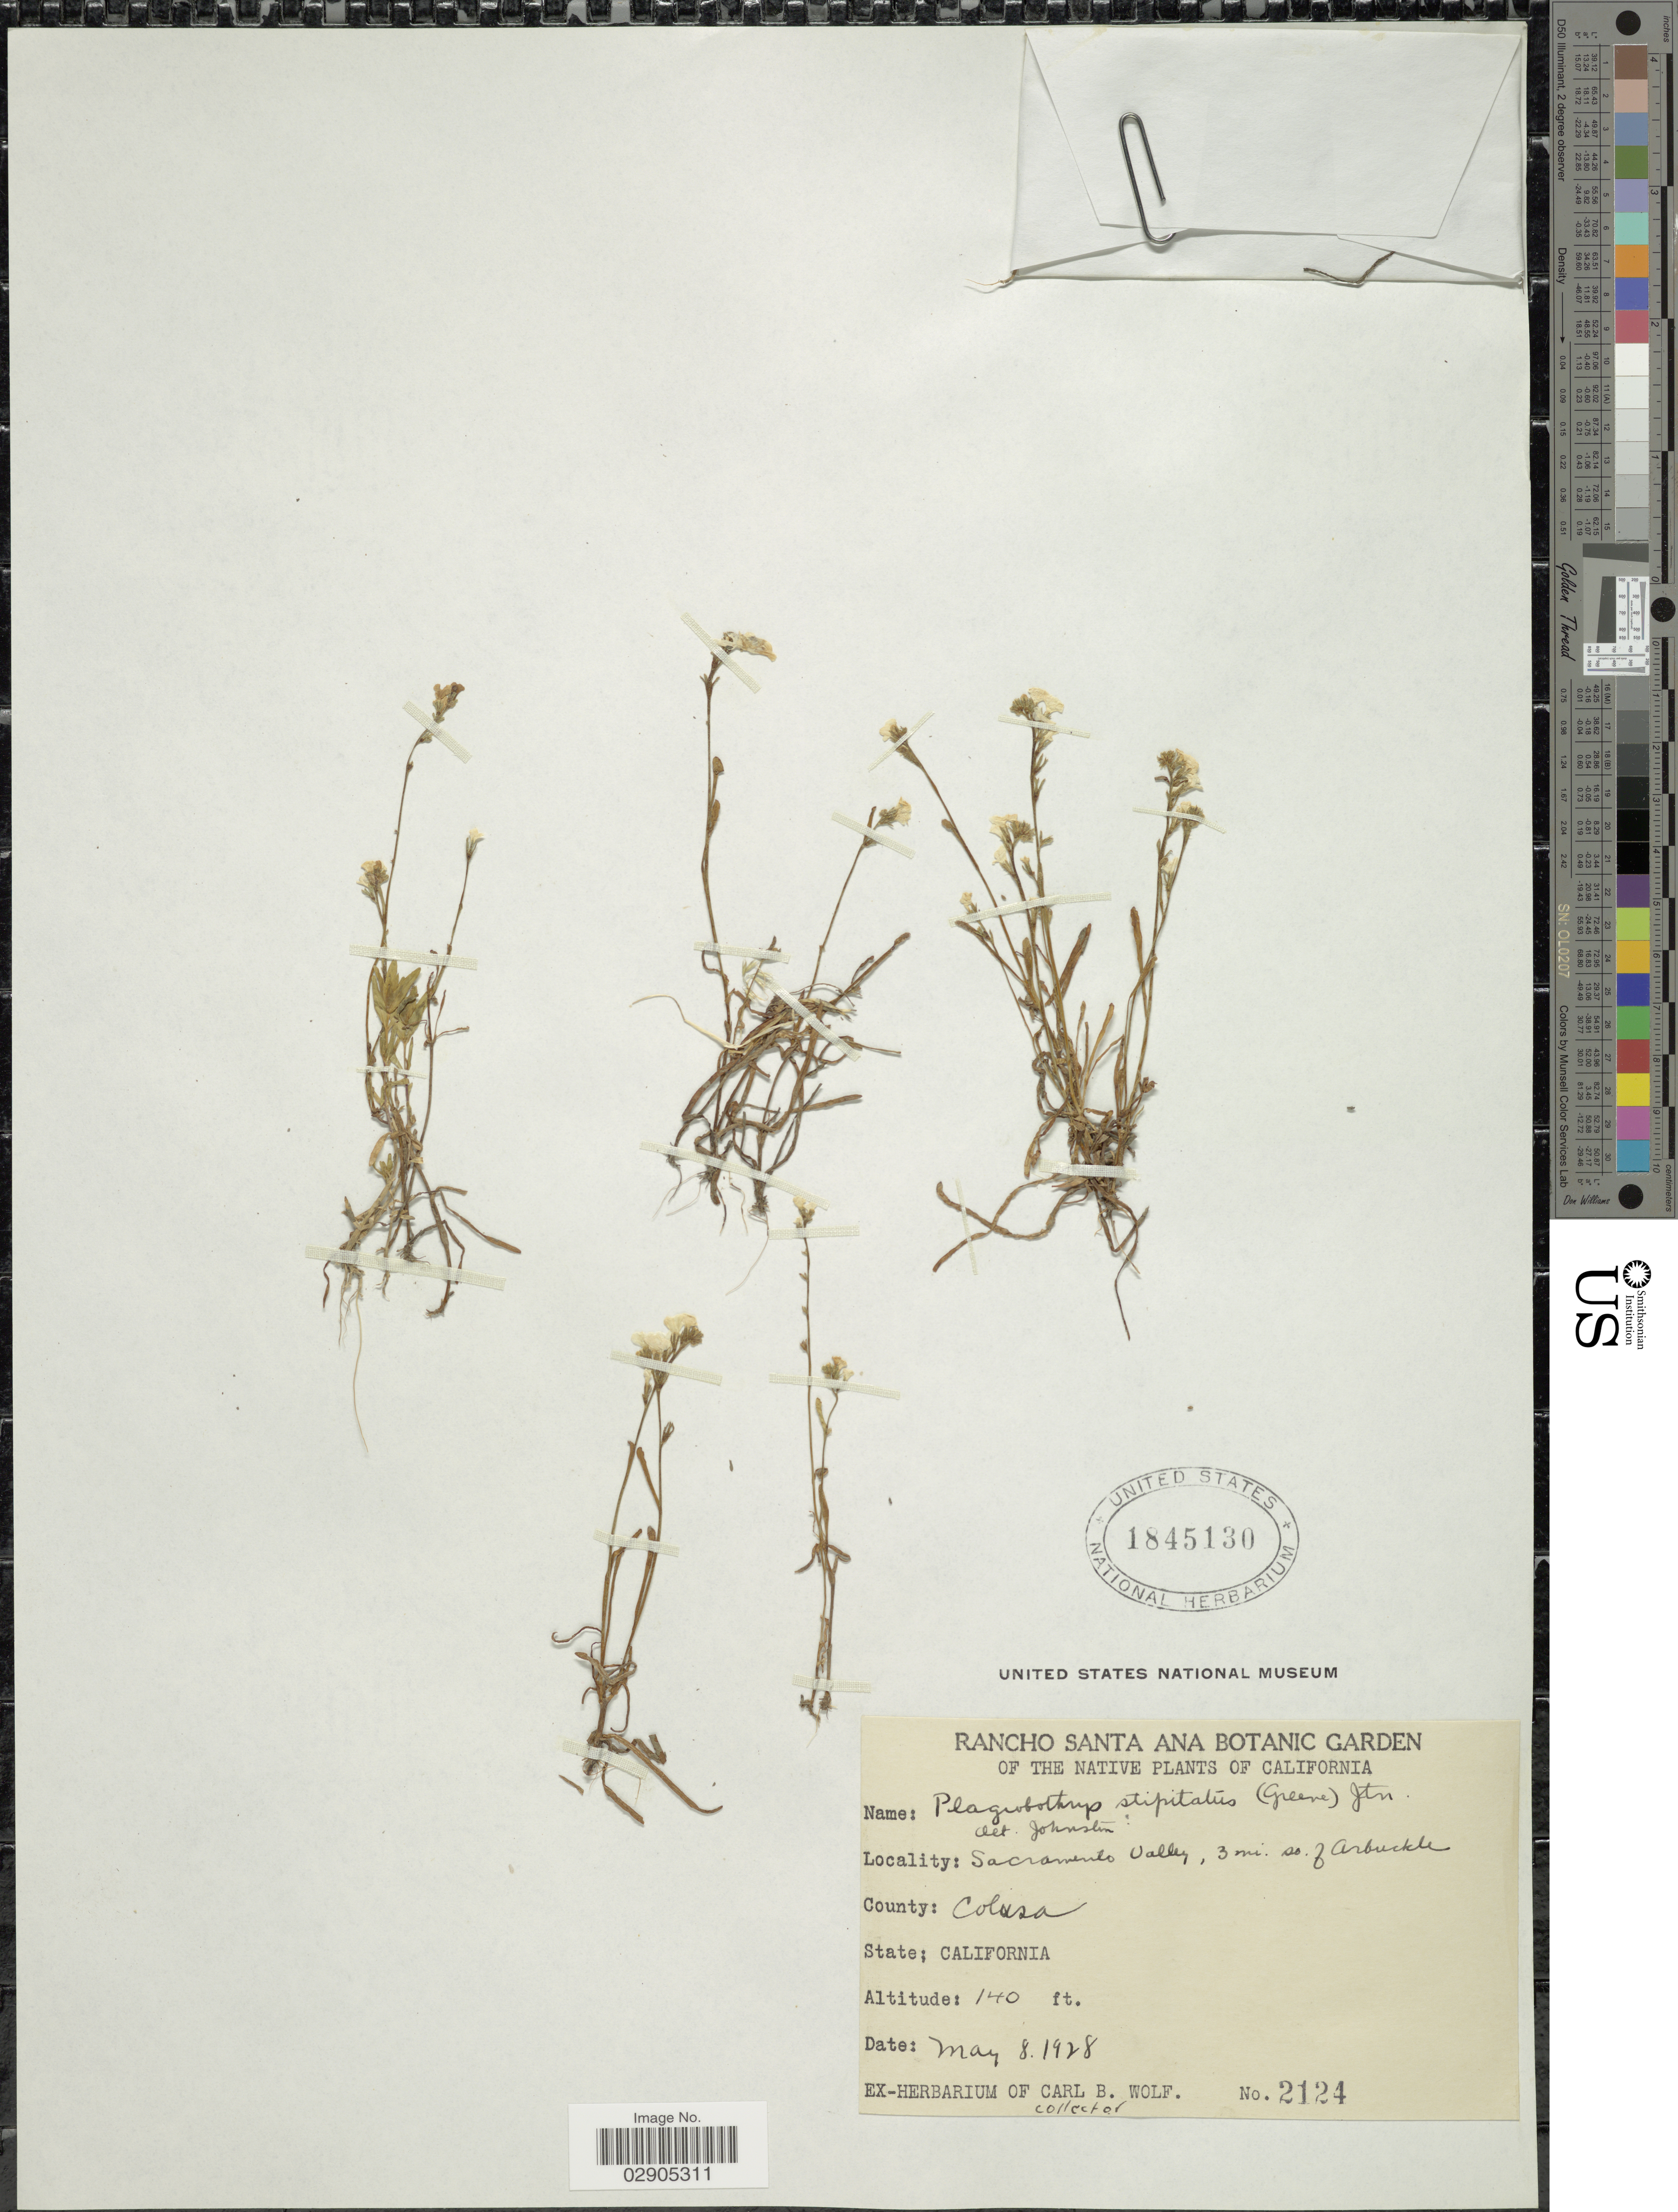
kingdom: Plantae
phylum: Tracheophyta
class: Magnoliopsida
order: Boraginales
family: Boraginaceae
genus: Allocarya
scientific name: Allocarya stipitata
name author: Greene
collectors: C. B. Wolf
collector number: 2124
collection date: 1928-05-08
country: United States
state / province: California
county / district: Contra Costa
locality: Sacramento Valley, 3 mi. so. of Arbuckle. County: Colusa.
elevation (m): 43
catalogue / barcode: US 1845130